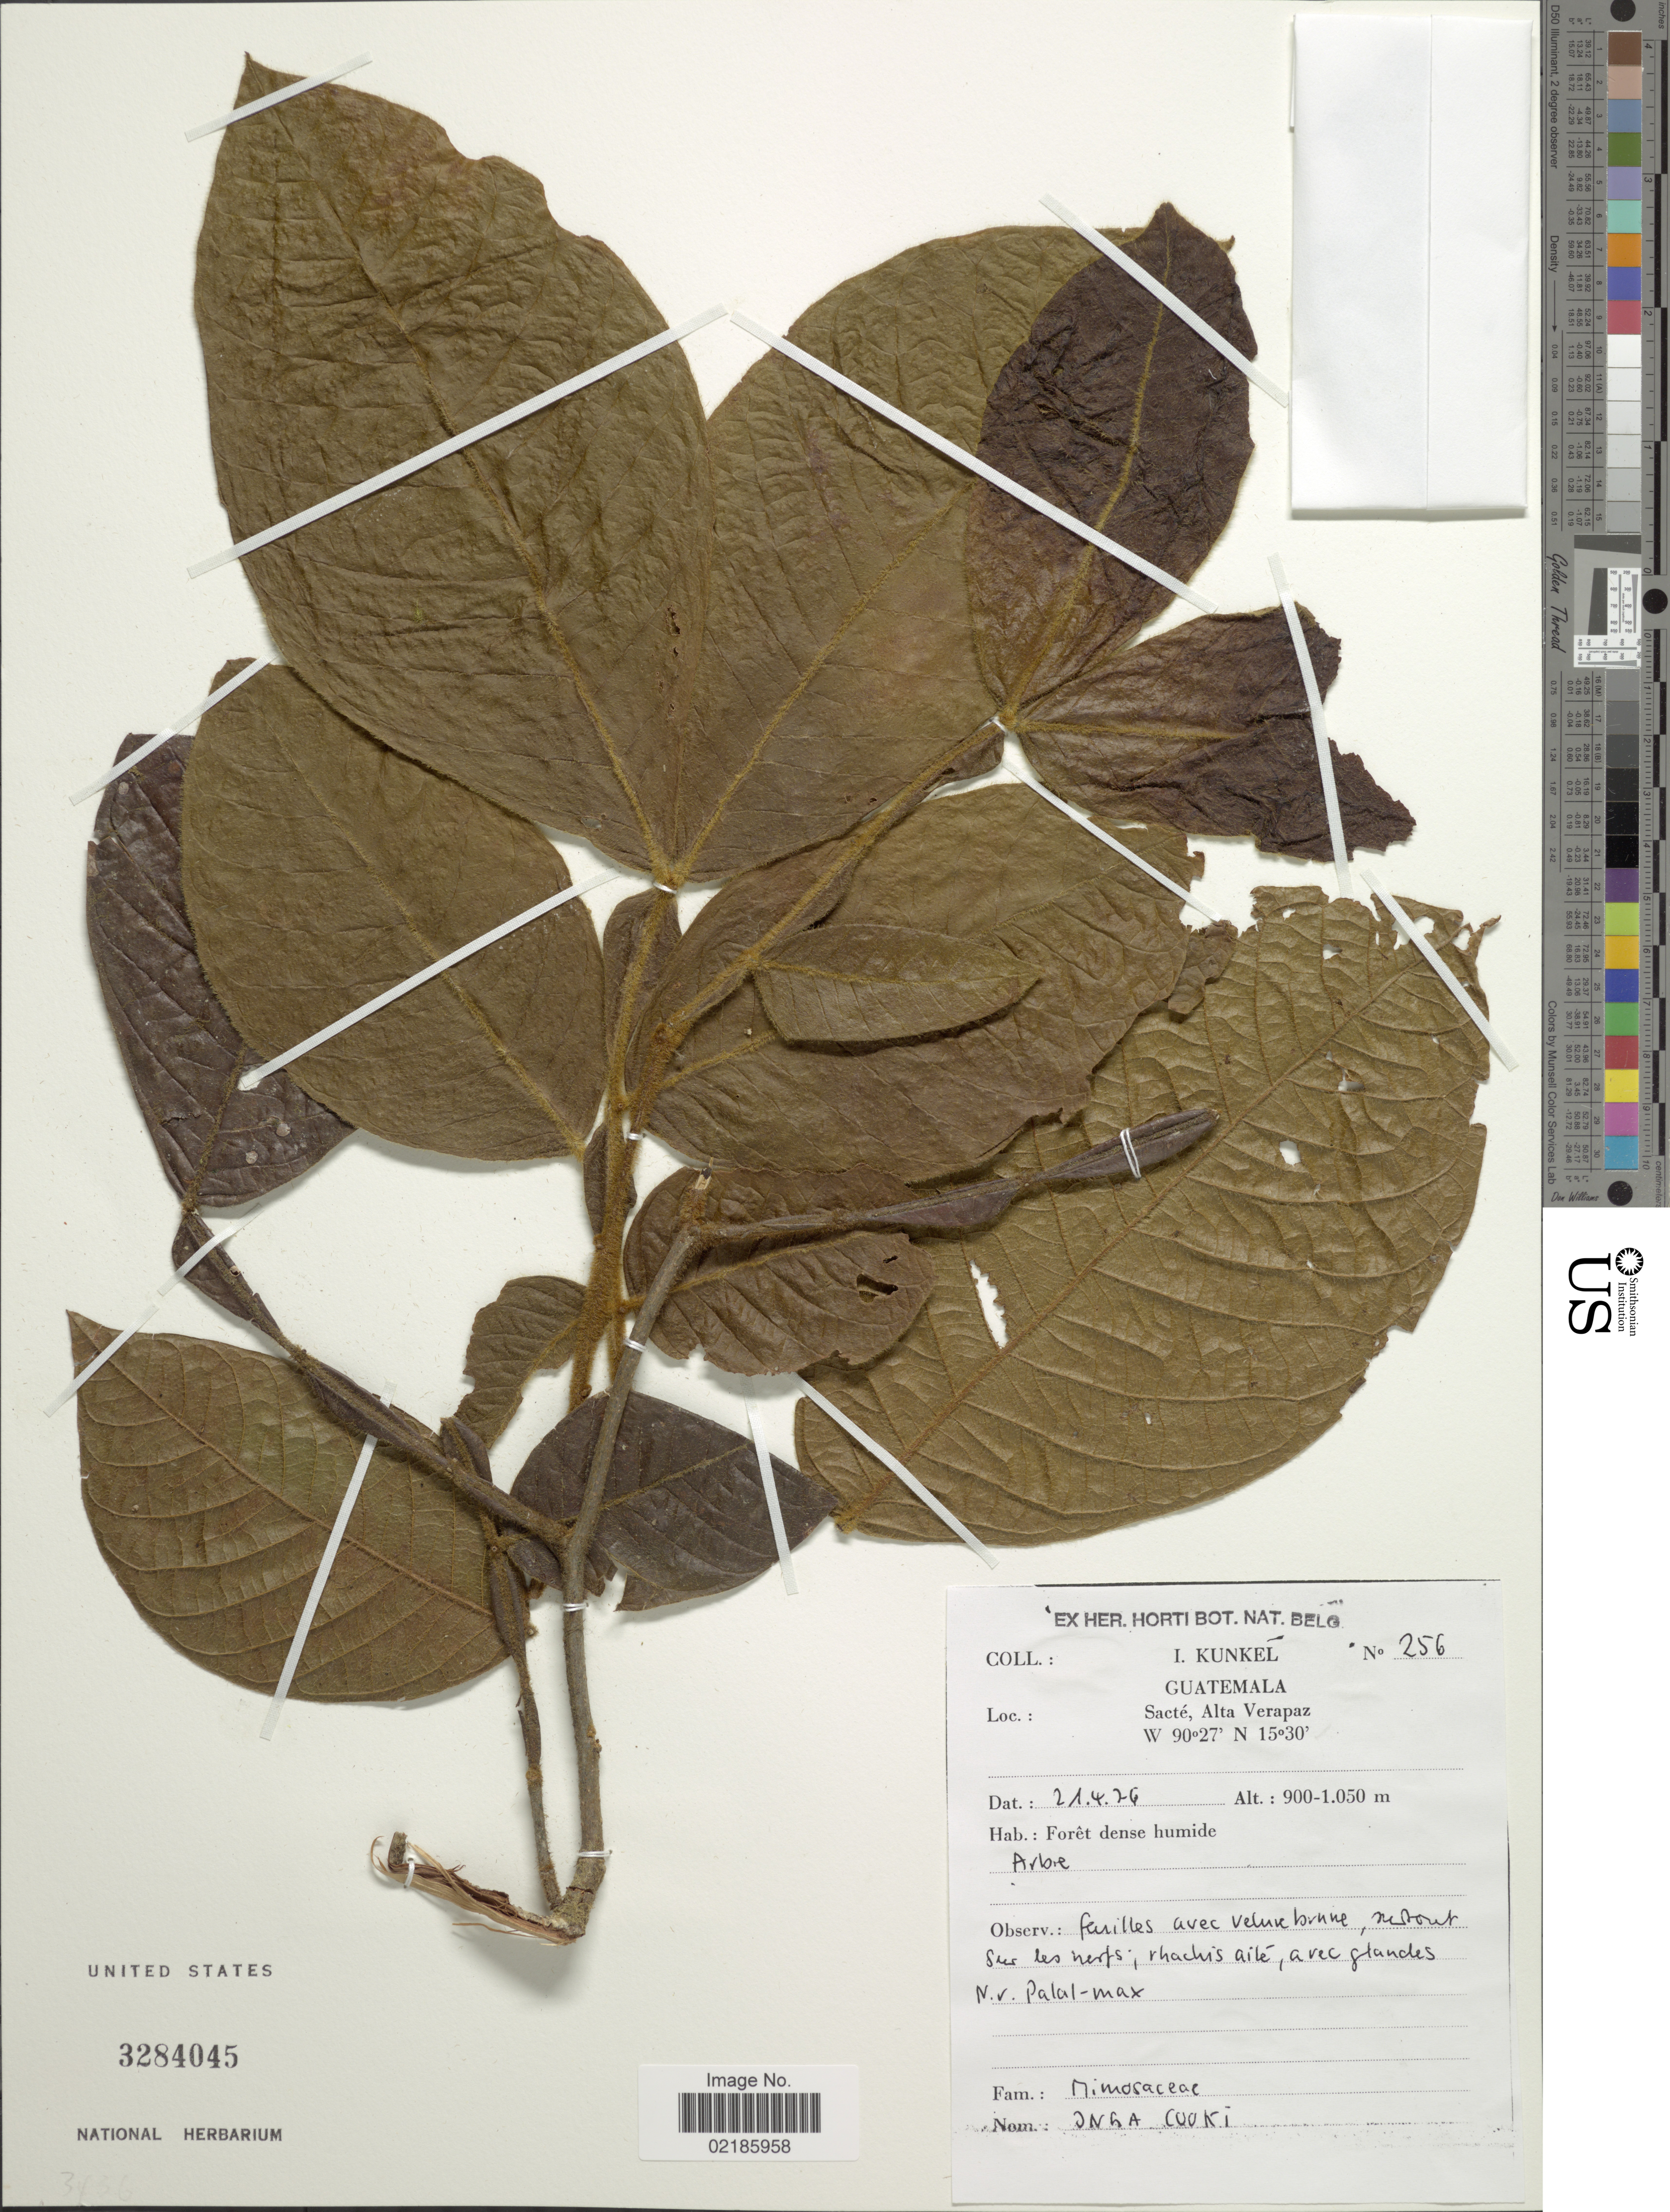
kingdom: Plantae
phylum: Tracheophyta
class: Magnoliopsida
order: Fabales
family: Fabaceae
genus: Inga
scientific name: Inga cookii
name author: Pittier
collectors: I. Kunkel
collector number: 256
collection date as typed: Transcribed d/m/y: 21/4/26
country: Guatemala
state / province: Alta Verapaz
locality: Sacte, Alta Vera Paz.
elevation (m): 900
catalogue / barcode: US 3284045